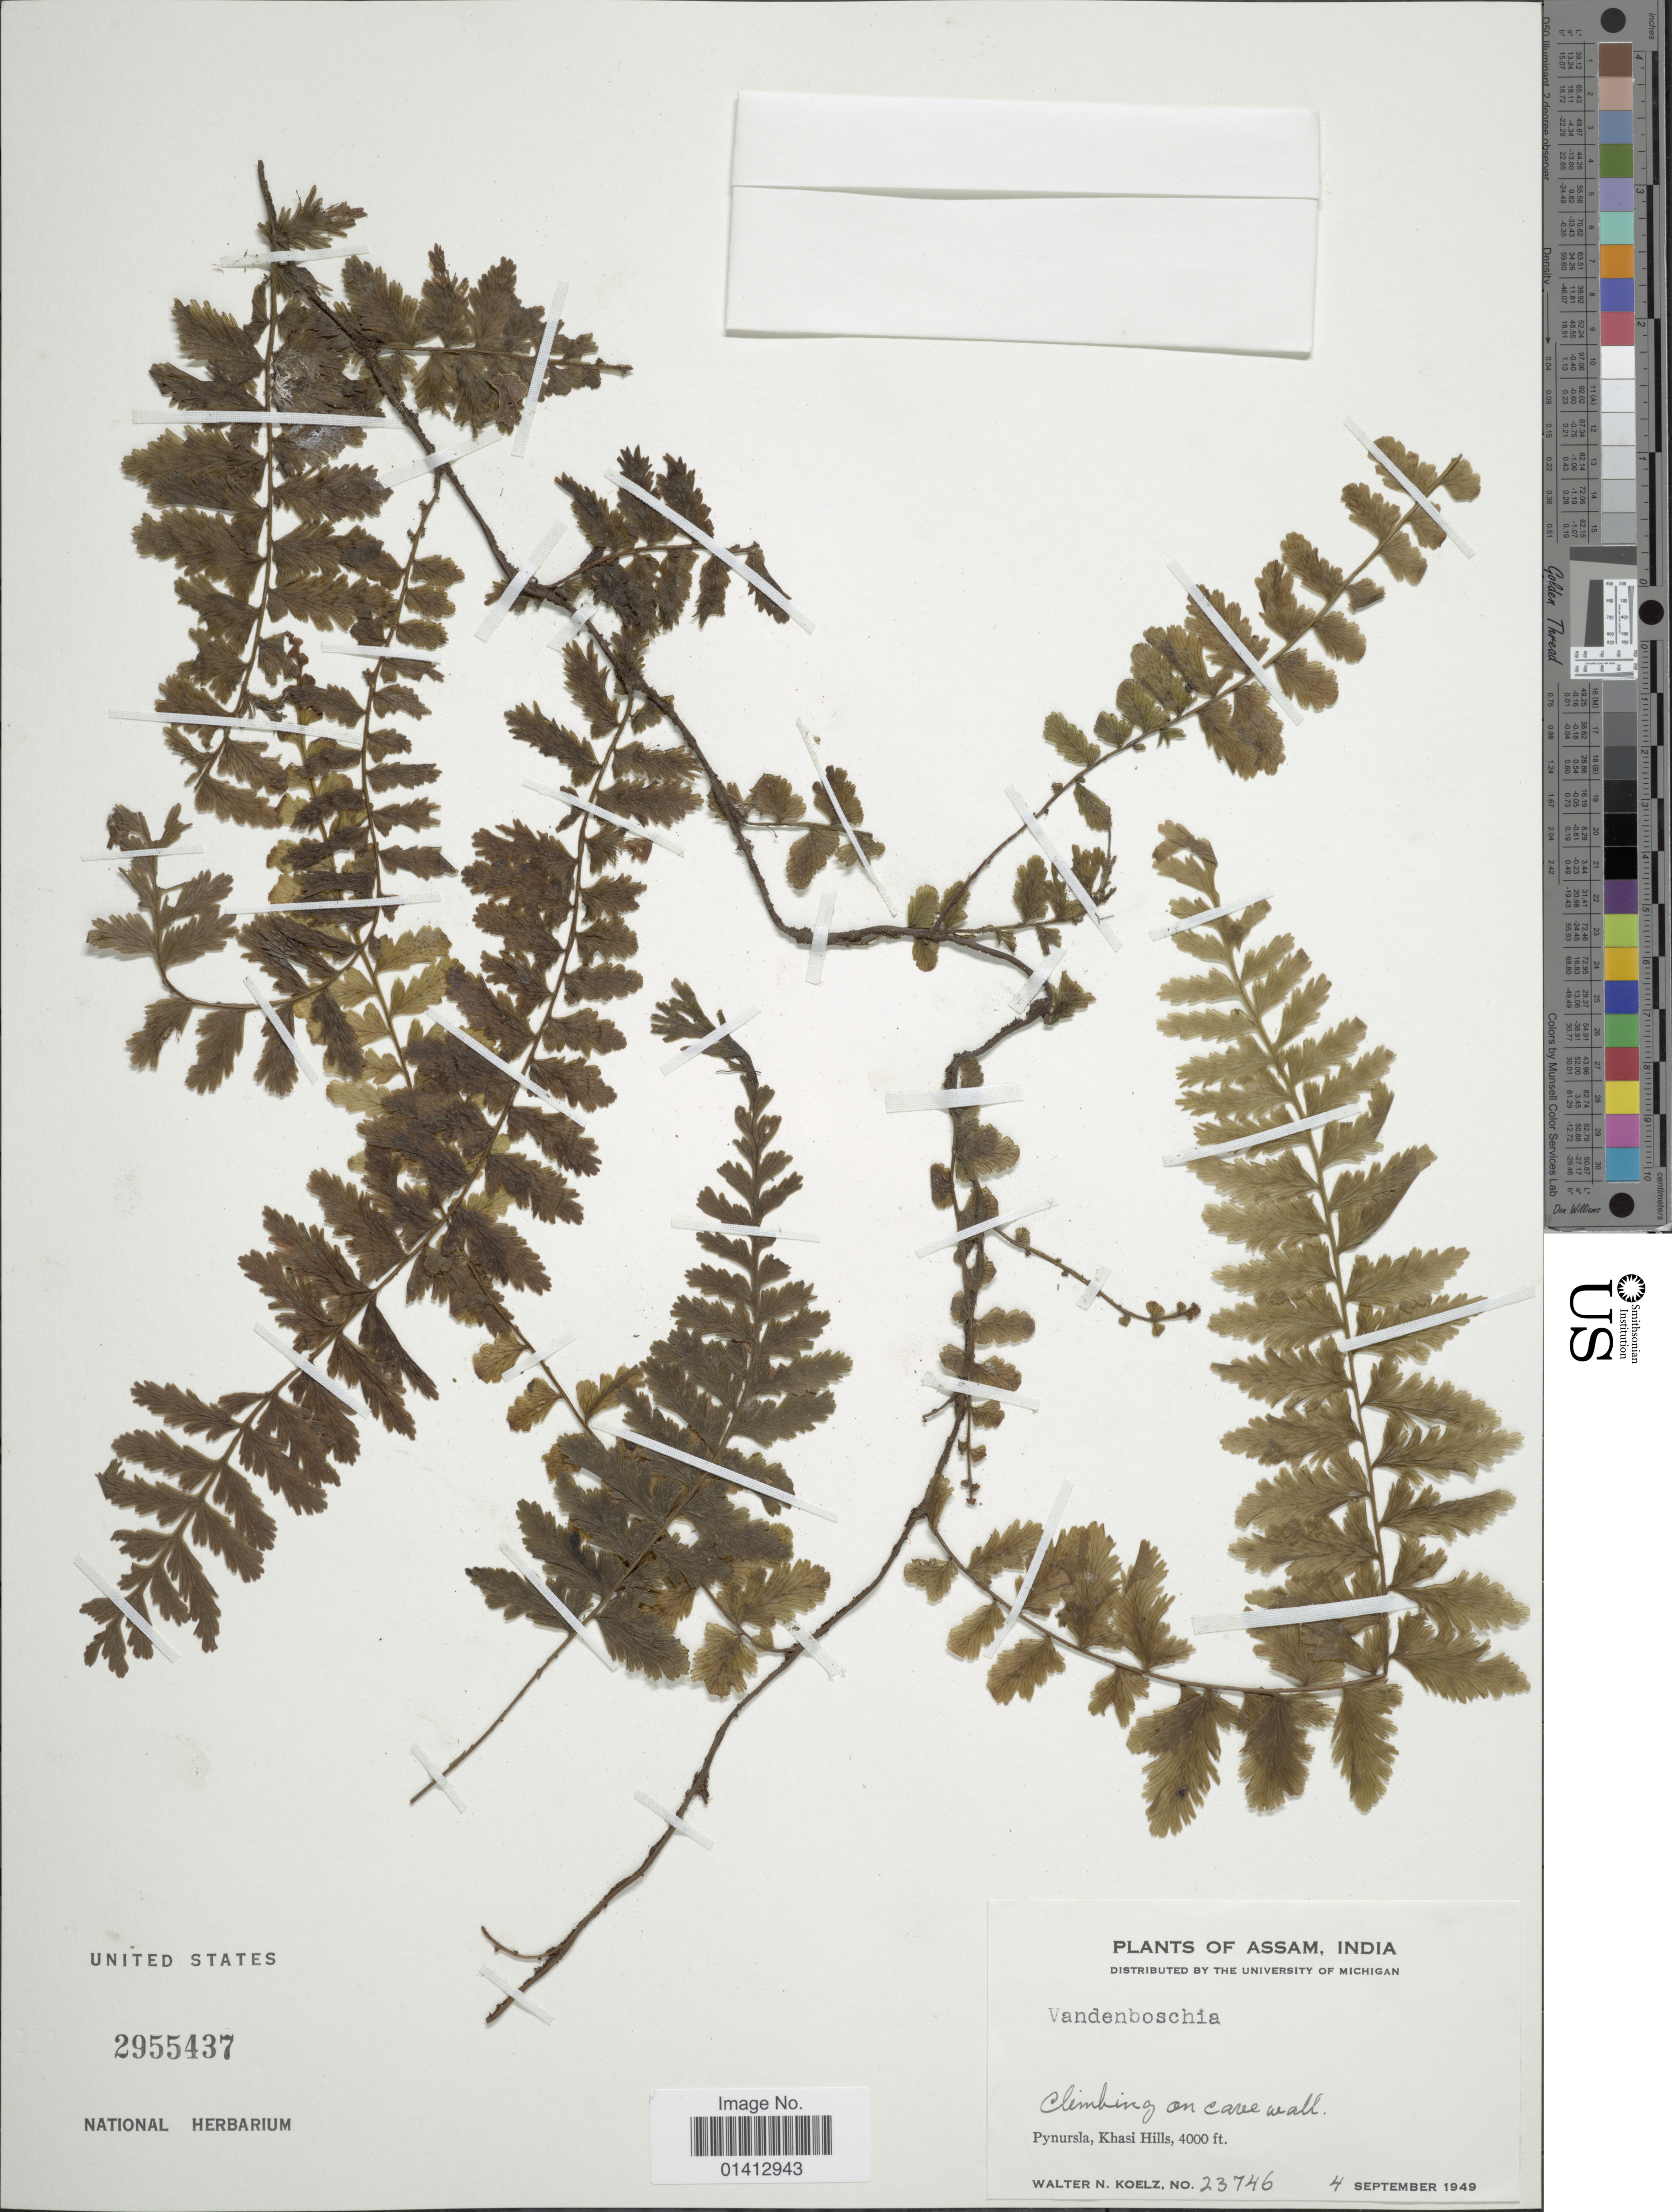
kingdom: Plantae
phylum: Tracheophyta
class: Polypodiopsida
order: Hymenophyllales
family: Hymenophyllaceae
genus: Crepidomanes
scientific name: Crepidomanes sp.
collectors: W. N. Koelz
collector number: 23746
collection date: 1949-09-04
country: India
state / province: Meghalaya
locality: Pynursla, Khasi Hills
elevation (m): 1219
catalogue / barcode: US 2955437